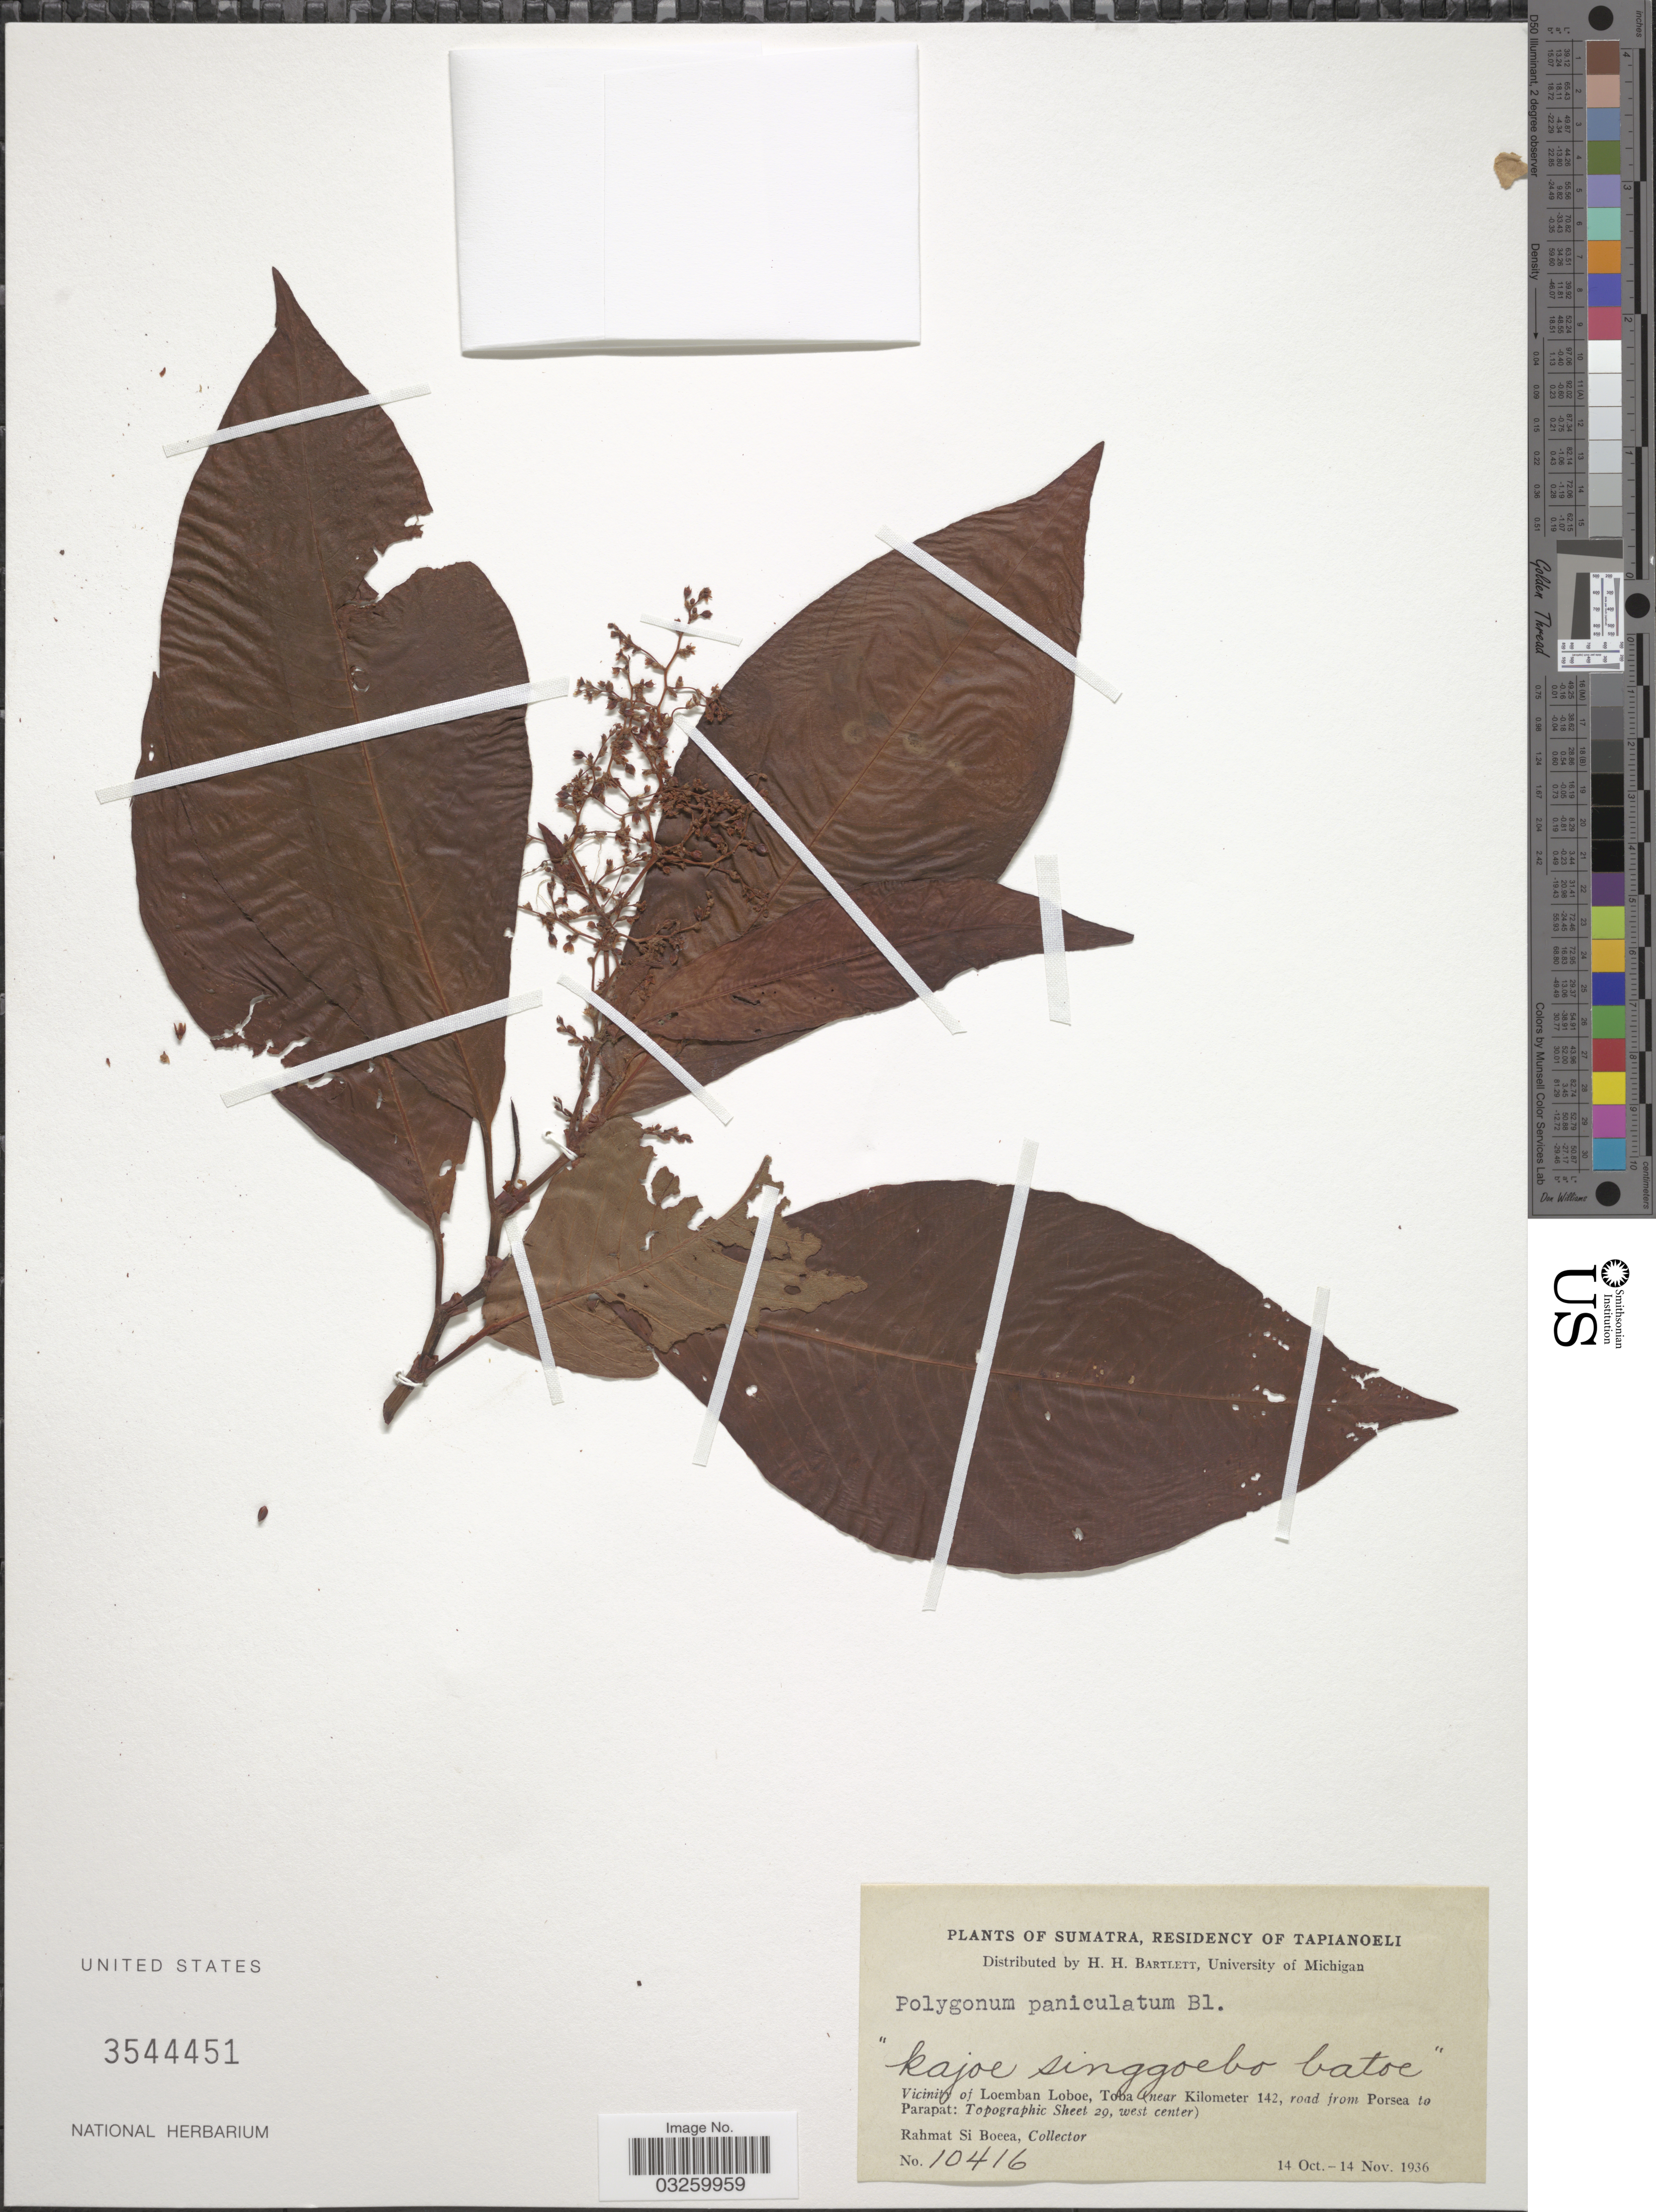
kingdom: Plantae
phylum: Tracheophyta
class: Magnoliopsida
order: Caryophyllales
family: Polygonaceae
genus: Koenigia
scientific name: Koenigia mollis var. paniculata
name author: (Blume) T.M. Schust. & Reveal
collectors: Rahmat Si Boeea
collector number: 10416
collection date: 1936-10-14/1936-11-14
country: Indonesia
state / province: Sumatra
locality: Residency of Tapianoeli. Vicinity of Loemban Loboe, Toba (near Kilometer 142, road from Porsea to Parapat: Topographic Sheet, west center).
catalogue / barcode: US 3544451